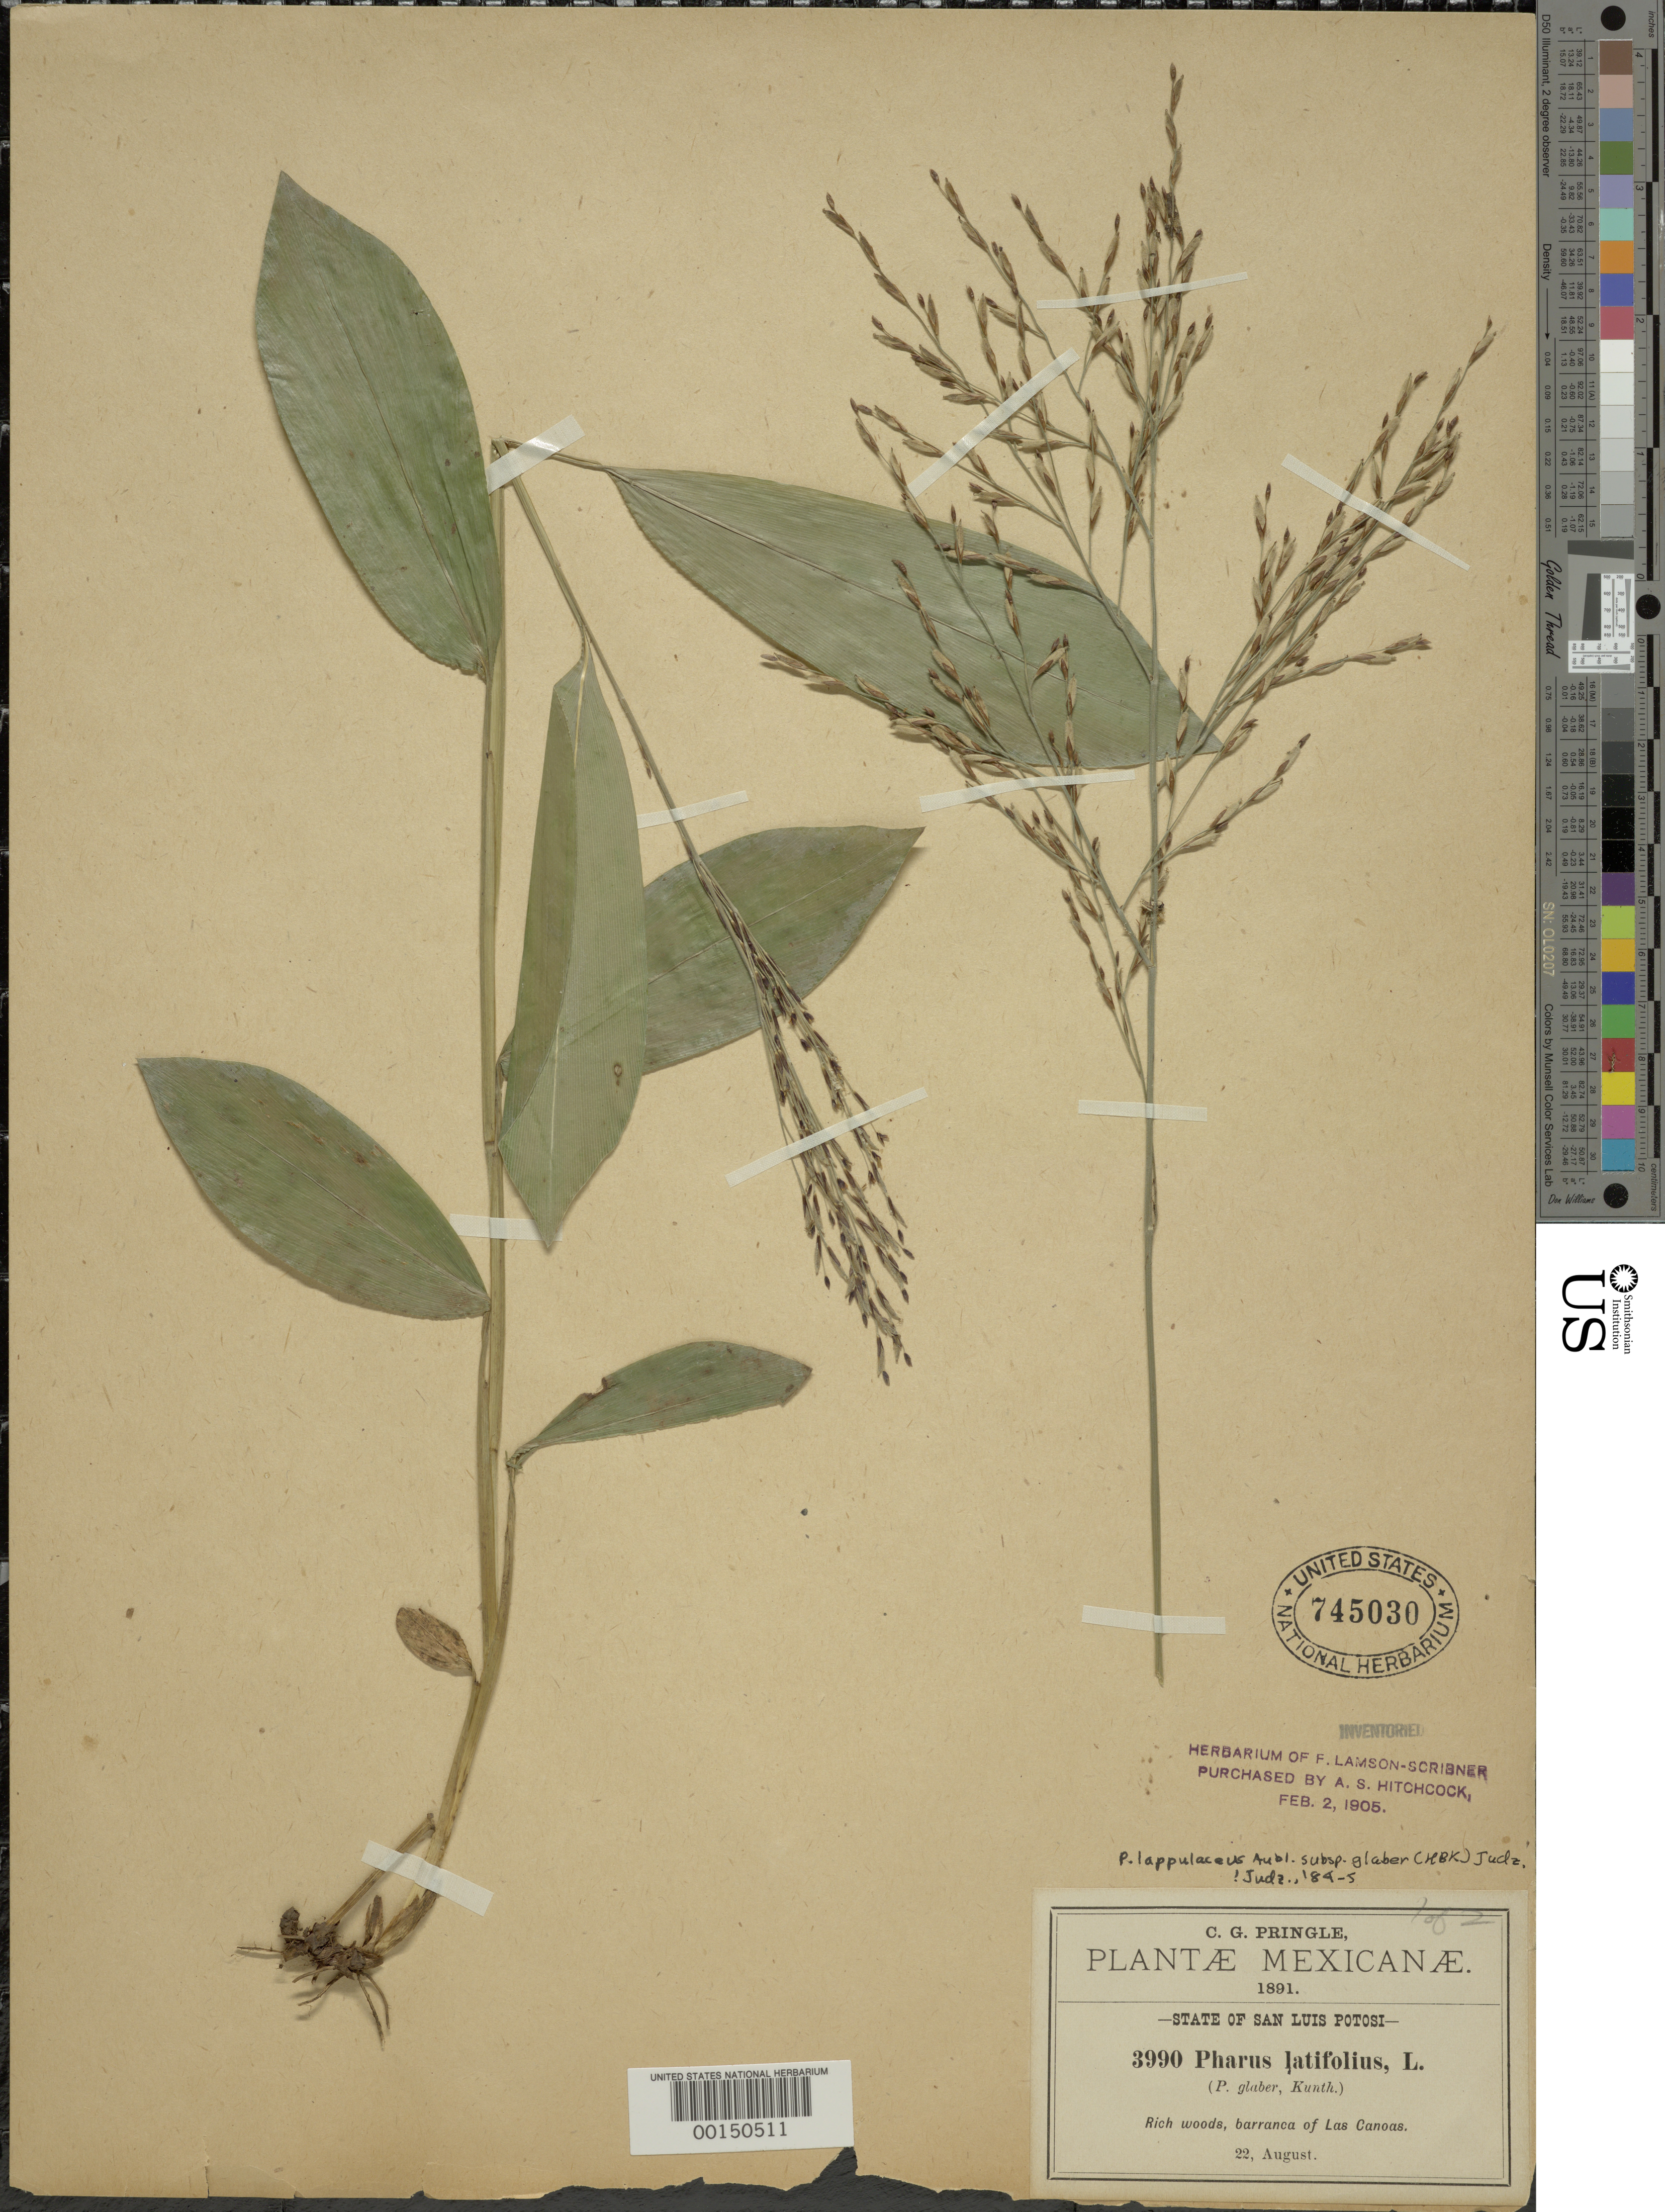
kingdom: Plantae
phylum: Tracheophyta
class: Liliopsida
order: Poales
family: Poaceae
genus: Pharus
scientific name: Pharus lappulaceus subsp. glaber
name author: (Kunth) Judz.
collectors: C. G. Pringle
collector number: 3990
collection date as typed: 22 Aug 1891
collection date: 1891-08-22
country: Mexico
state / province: San Luis Potosí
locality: Las canoas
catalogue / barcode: US 745030